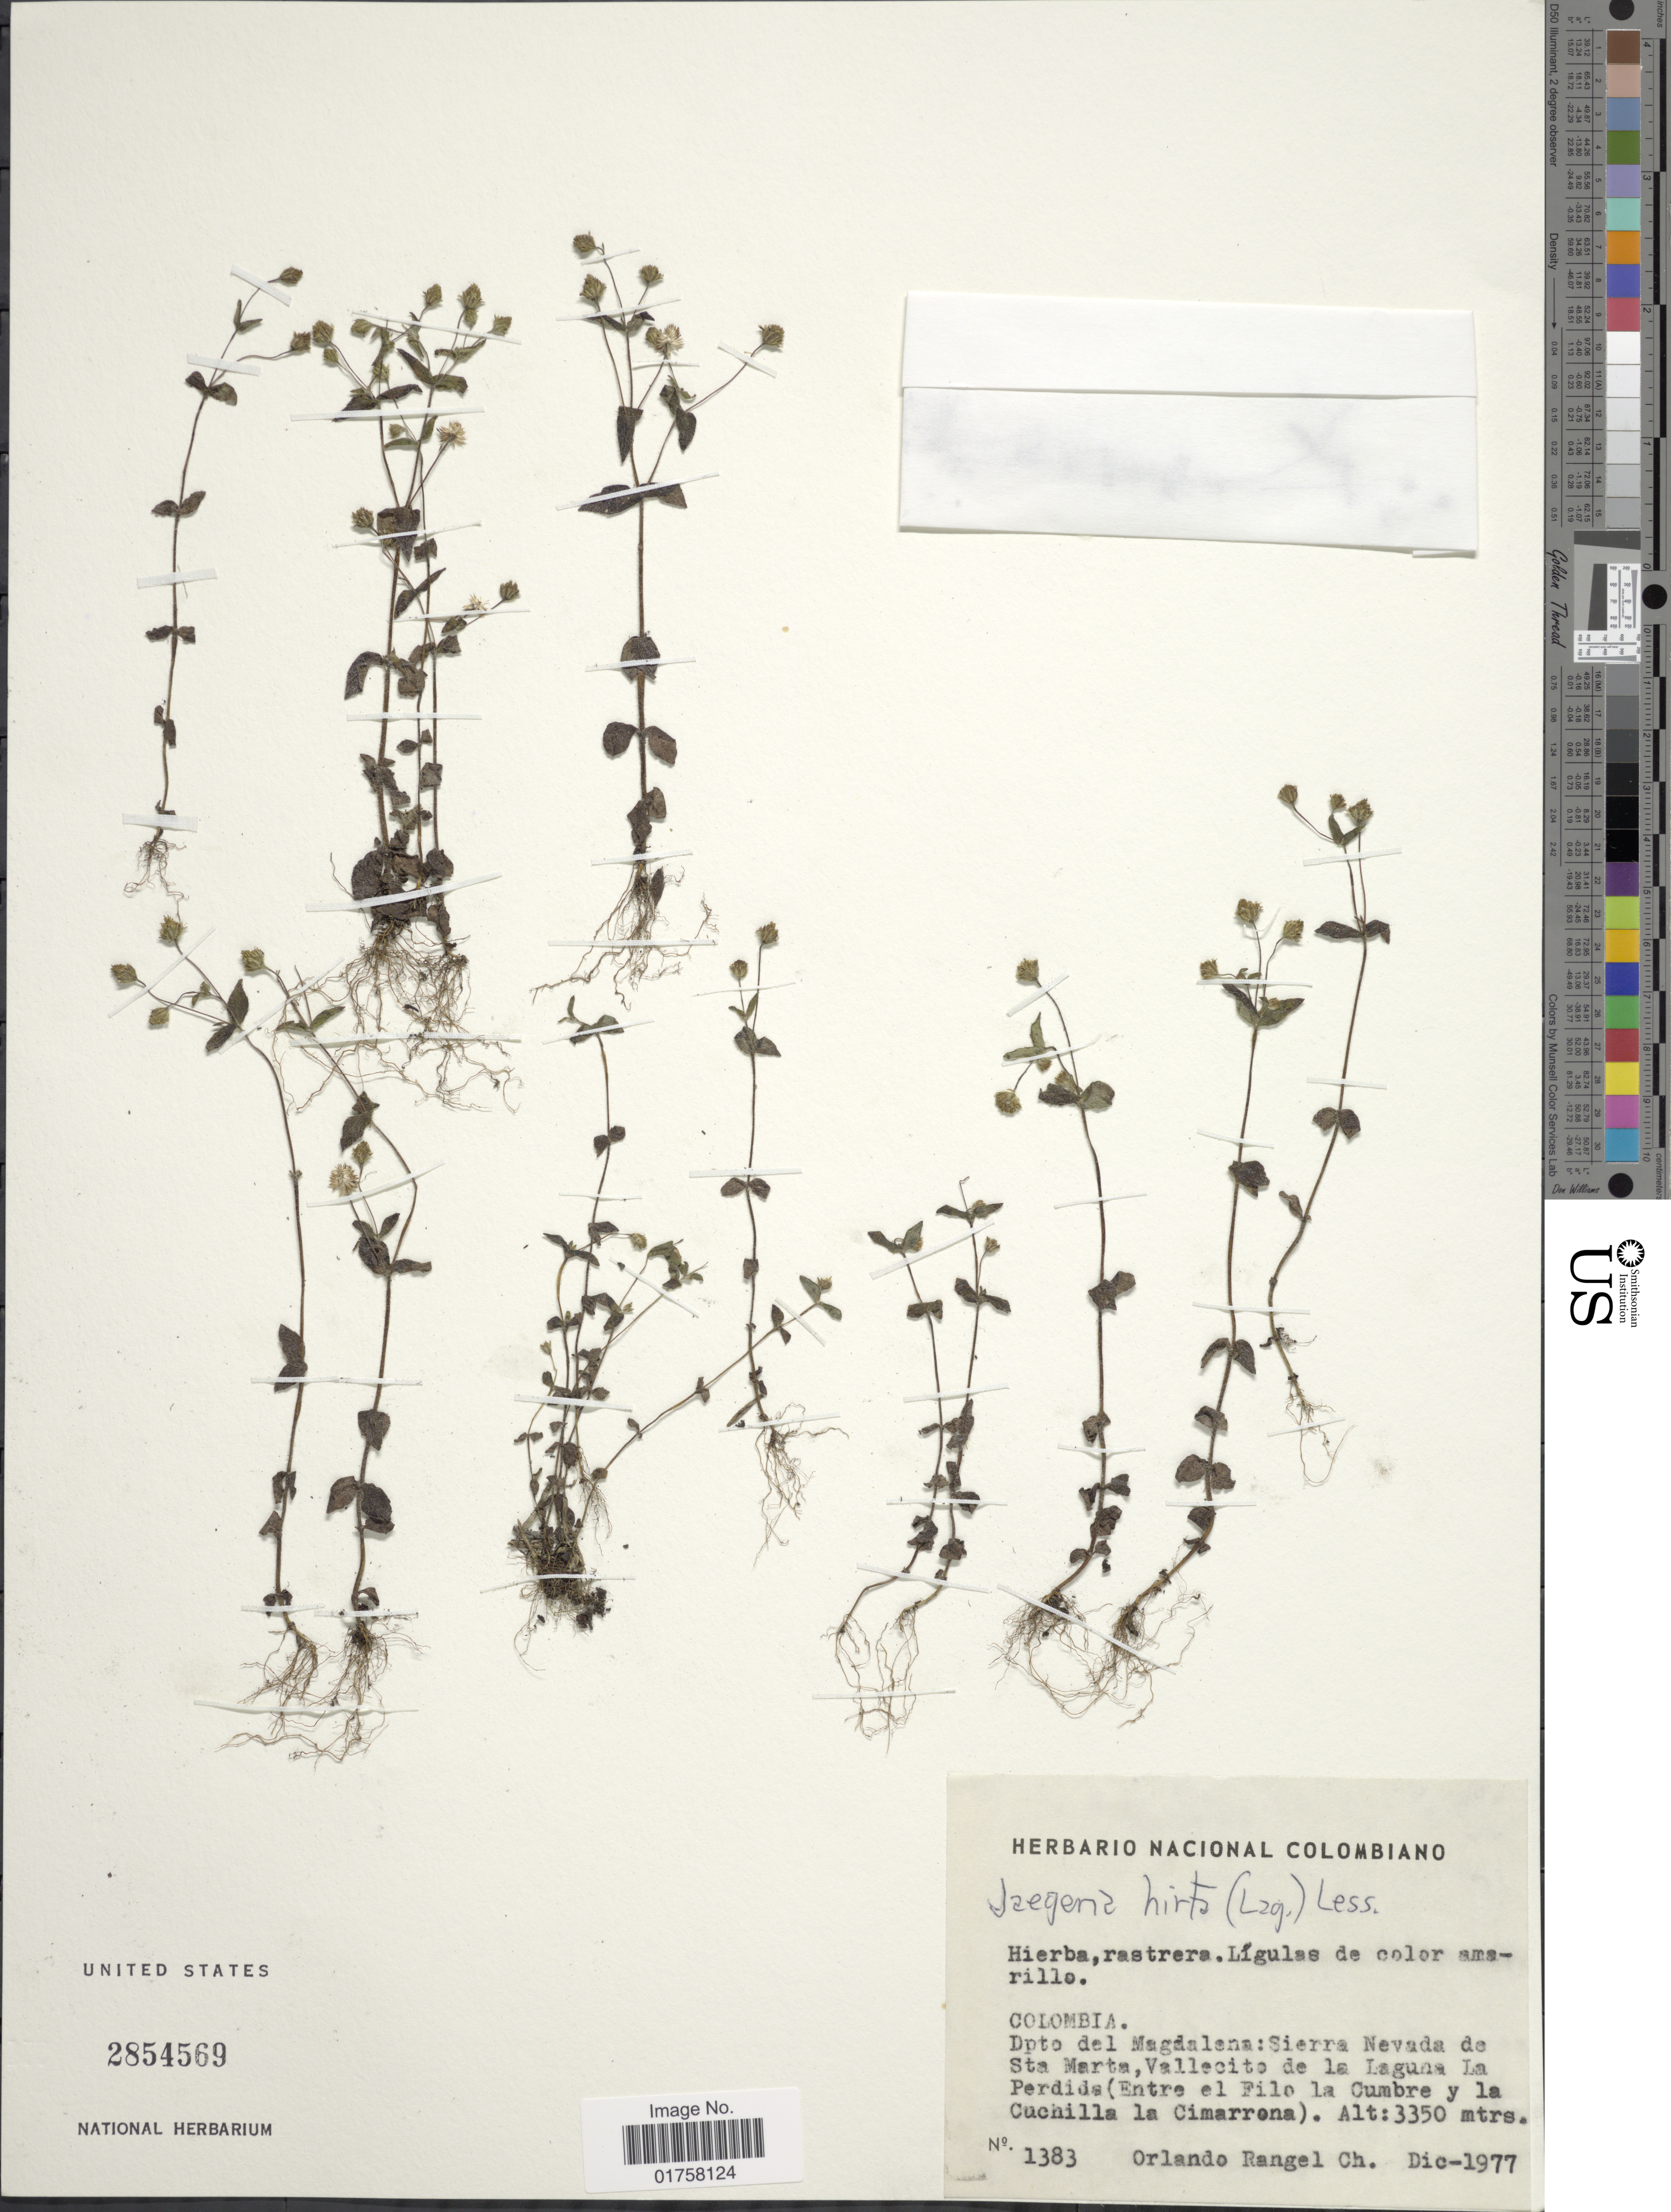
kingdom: Plantae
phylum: Tracheophyta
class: Magnoliopsida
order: Asterales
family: Asteraceae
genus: Jaegeria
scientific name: Jaegeria hirta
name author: (Lag.) Less.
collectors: O. Rangel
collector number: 1383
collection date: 1977-12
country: Colombia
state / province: Magdalena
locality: Sierra Nevada de Sta Marta, Vallecito de la Laguna La Perdida (Entre el Filo la Cumbre y la Cuchilla la Cimarrona)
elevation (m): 3350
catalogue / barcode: US 2854569